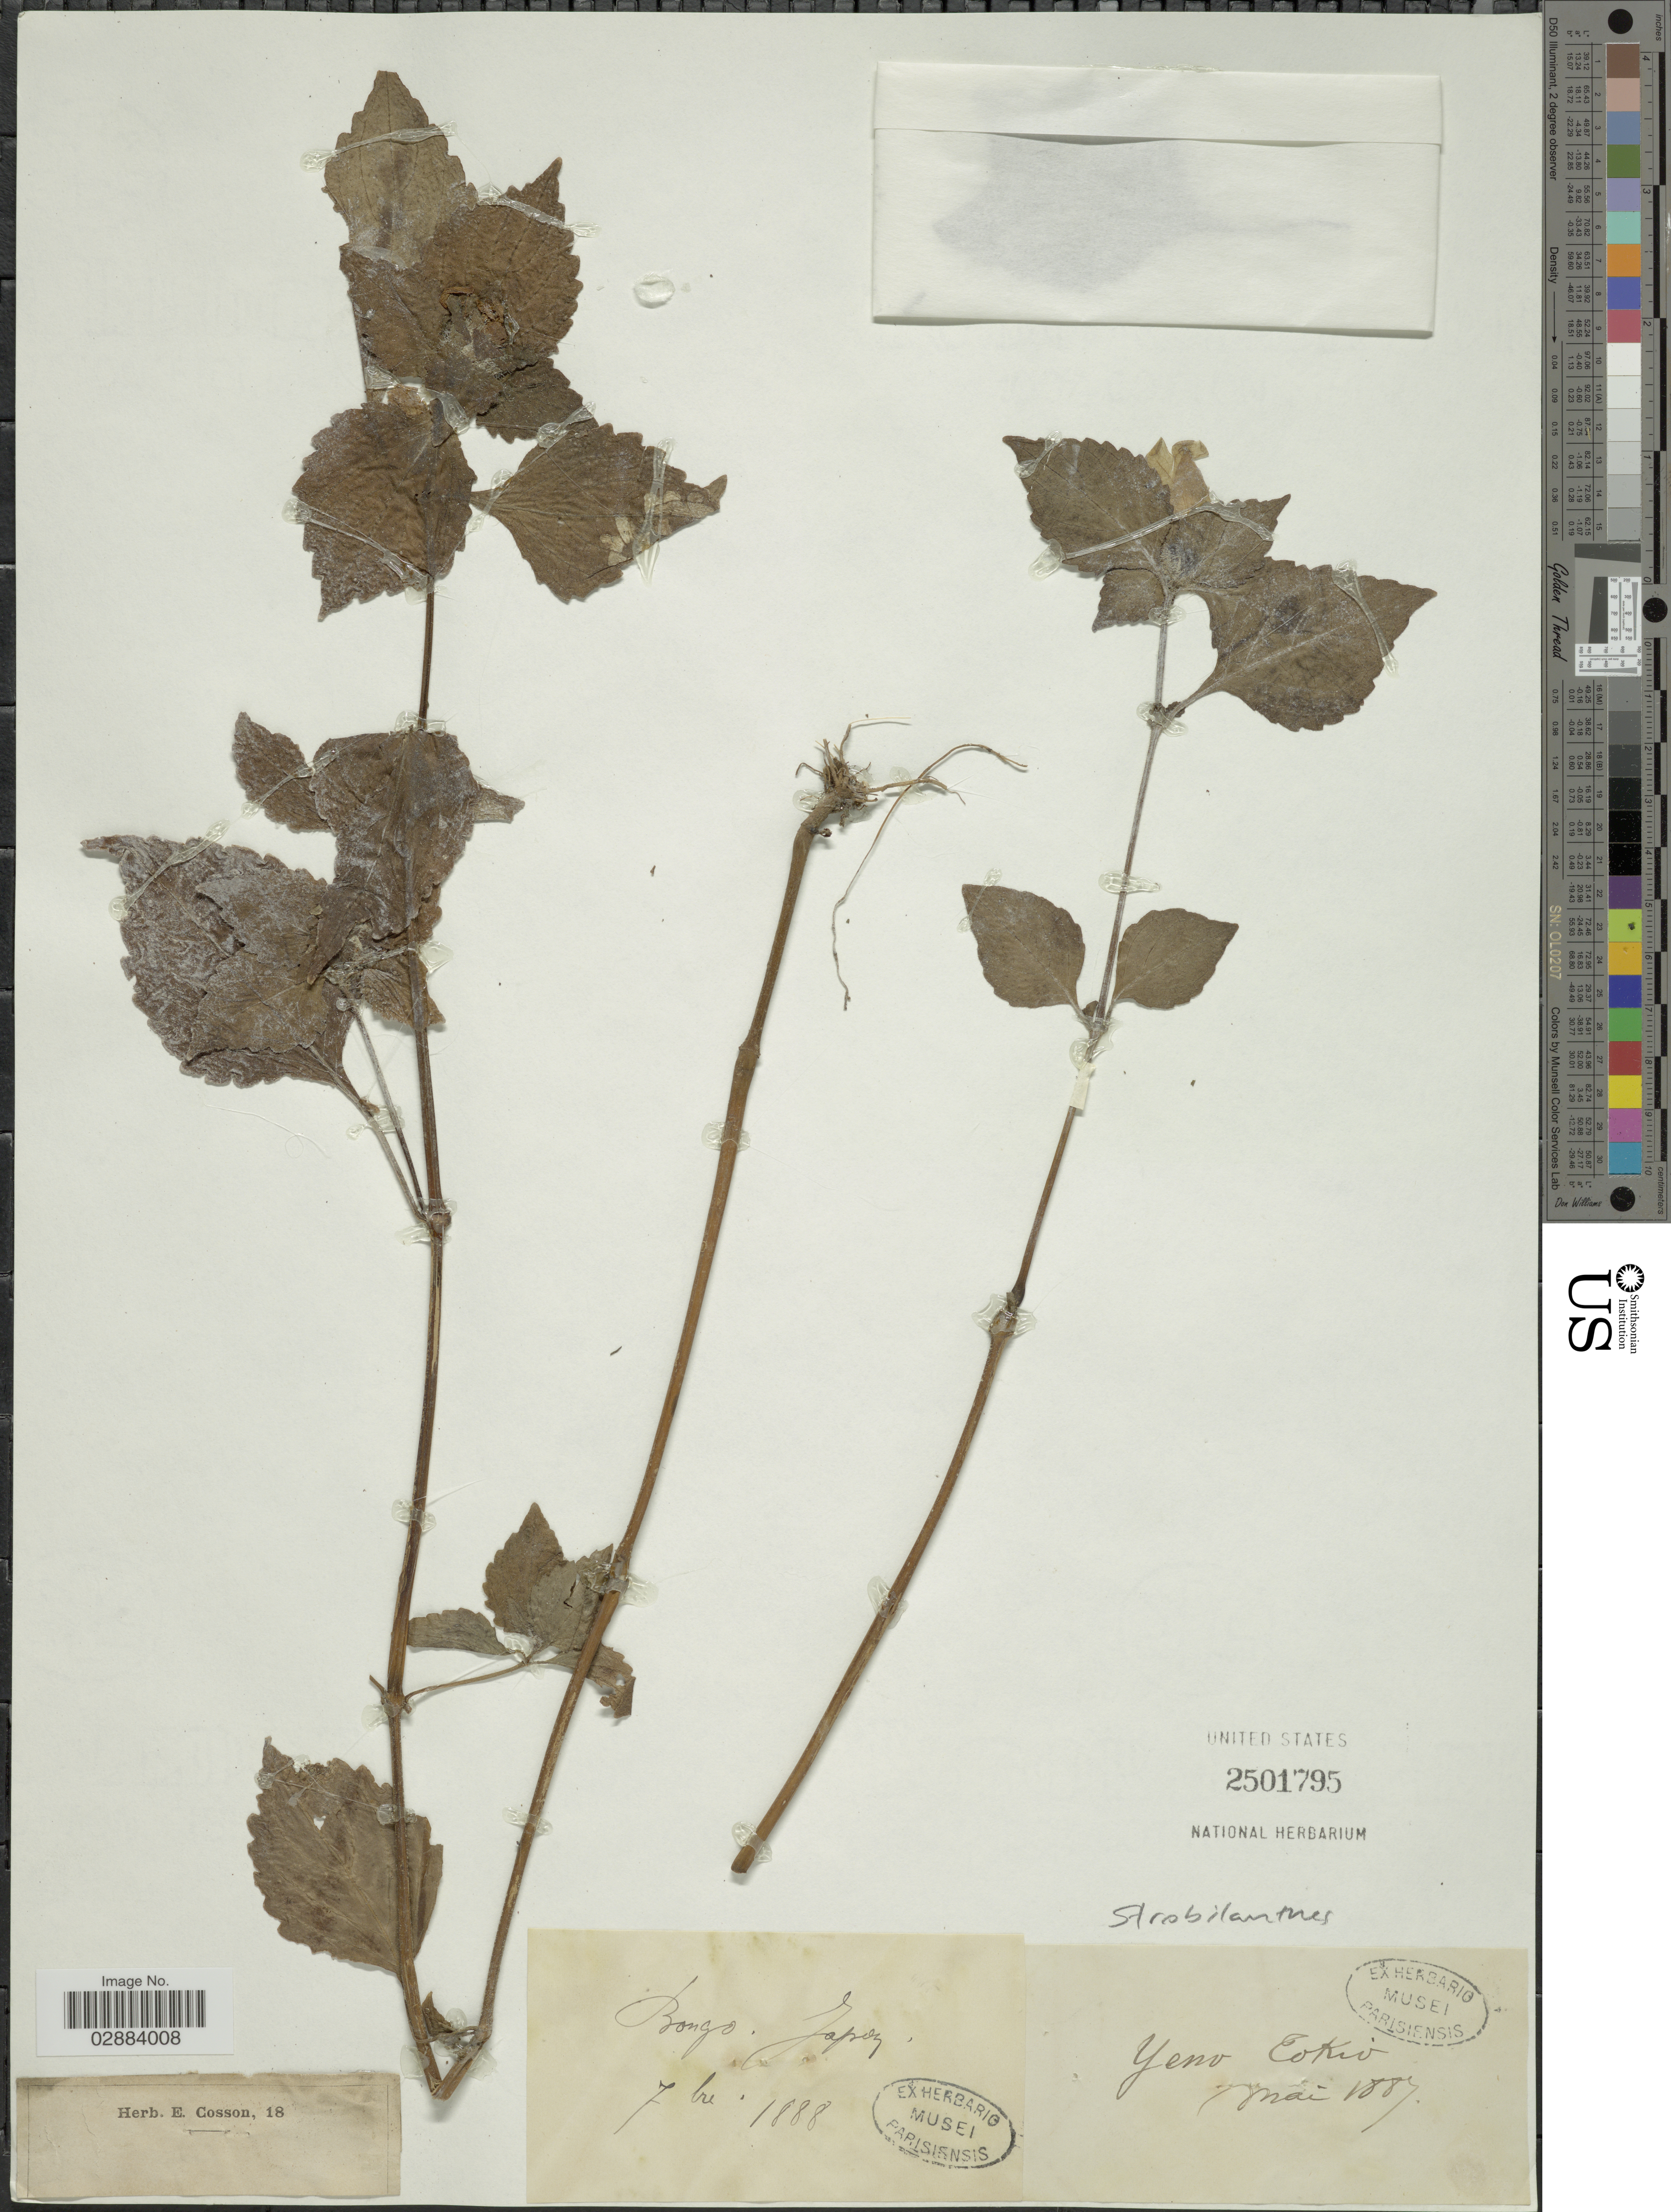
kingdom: Plantae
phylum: Tracheophyta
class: Magnoliopsida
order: Lamiales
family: Acanthaceae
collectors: ex herb. E. Cosson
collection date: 1887-05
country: Japan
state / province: Tokyo, Federal City of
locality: Yeno. Tokio.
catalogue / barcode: US 2501795